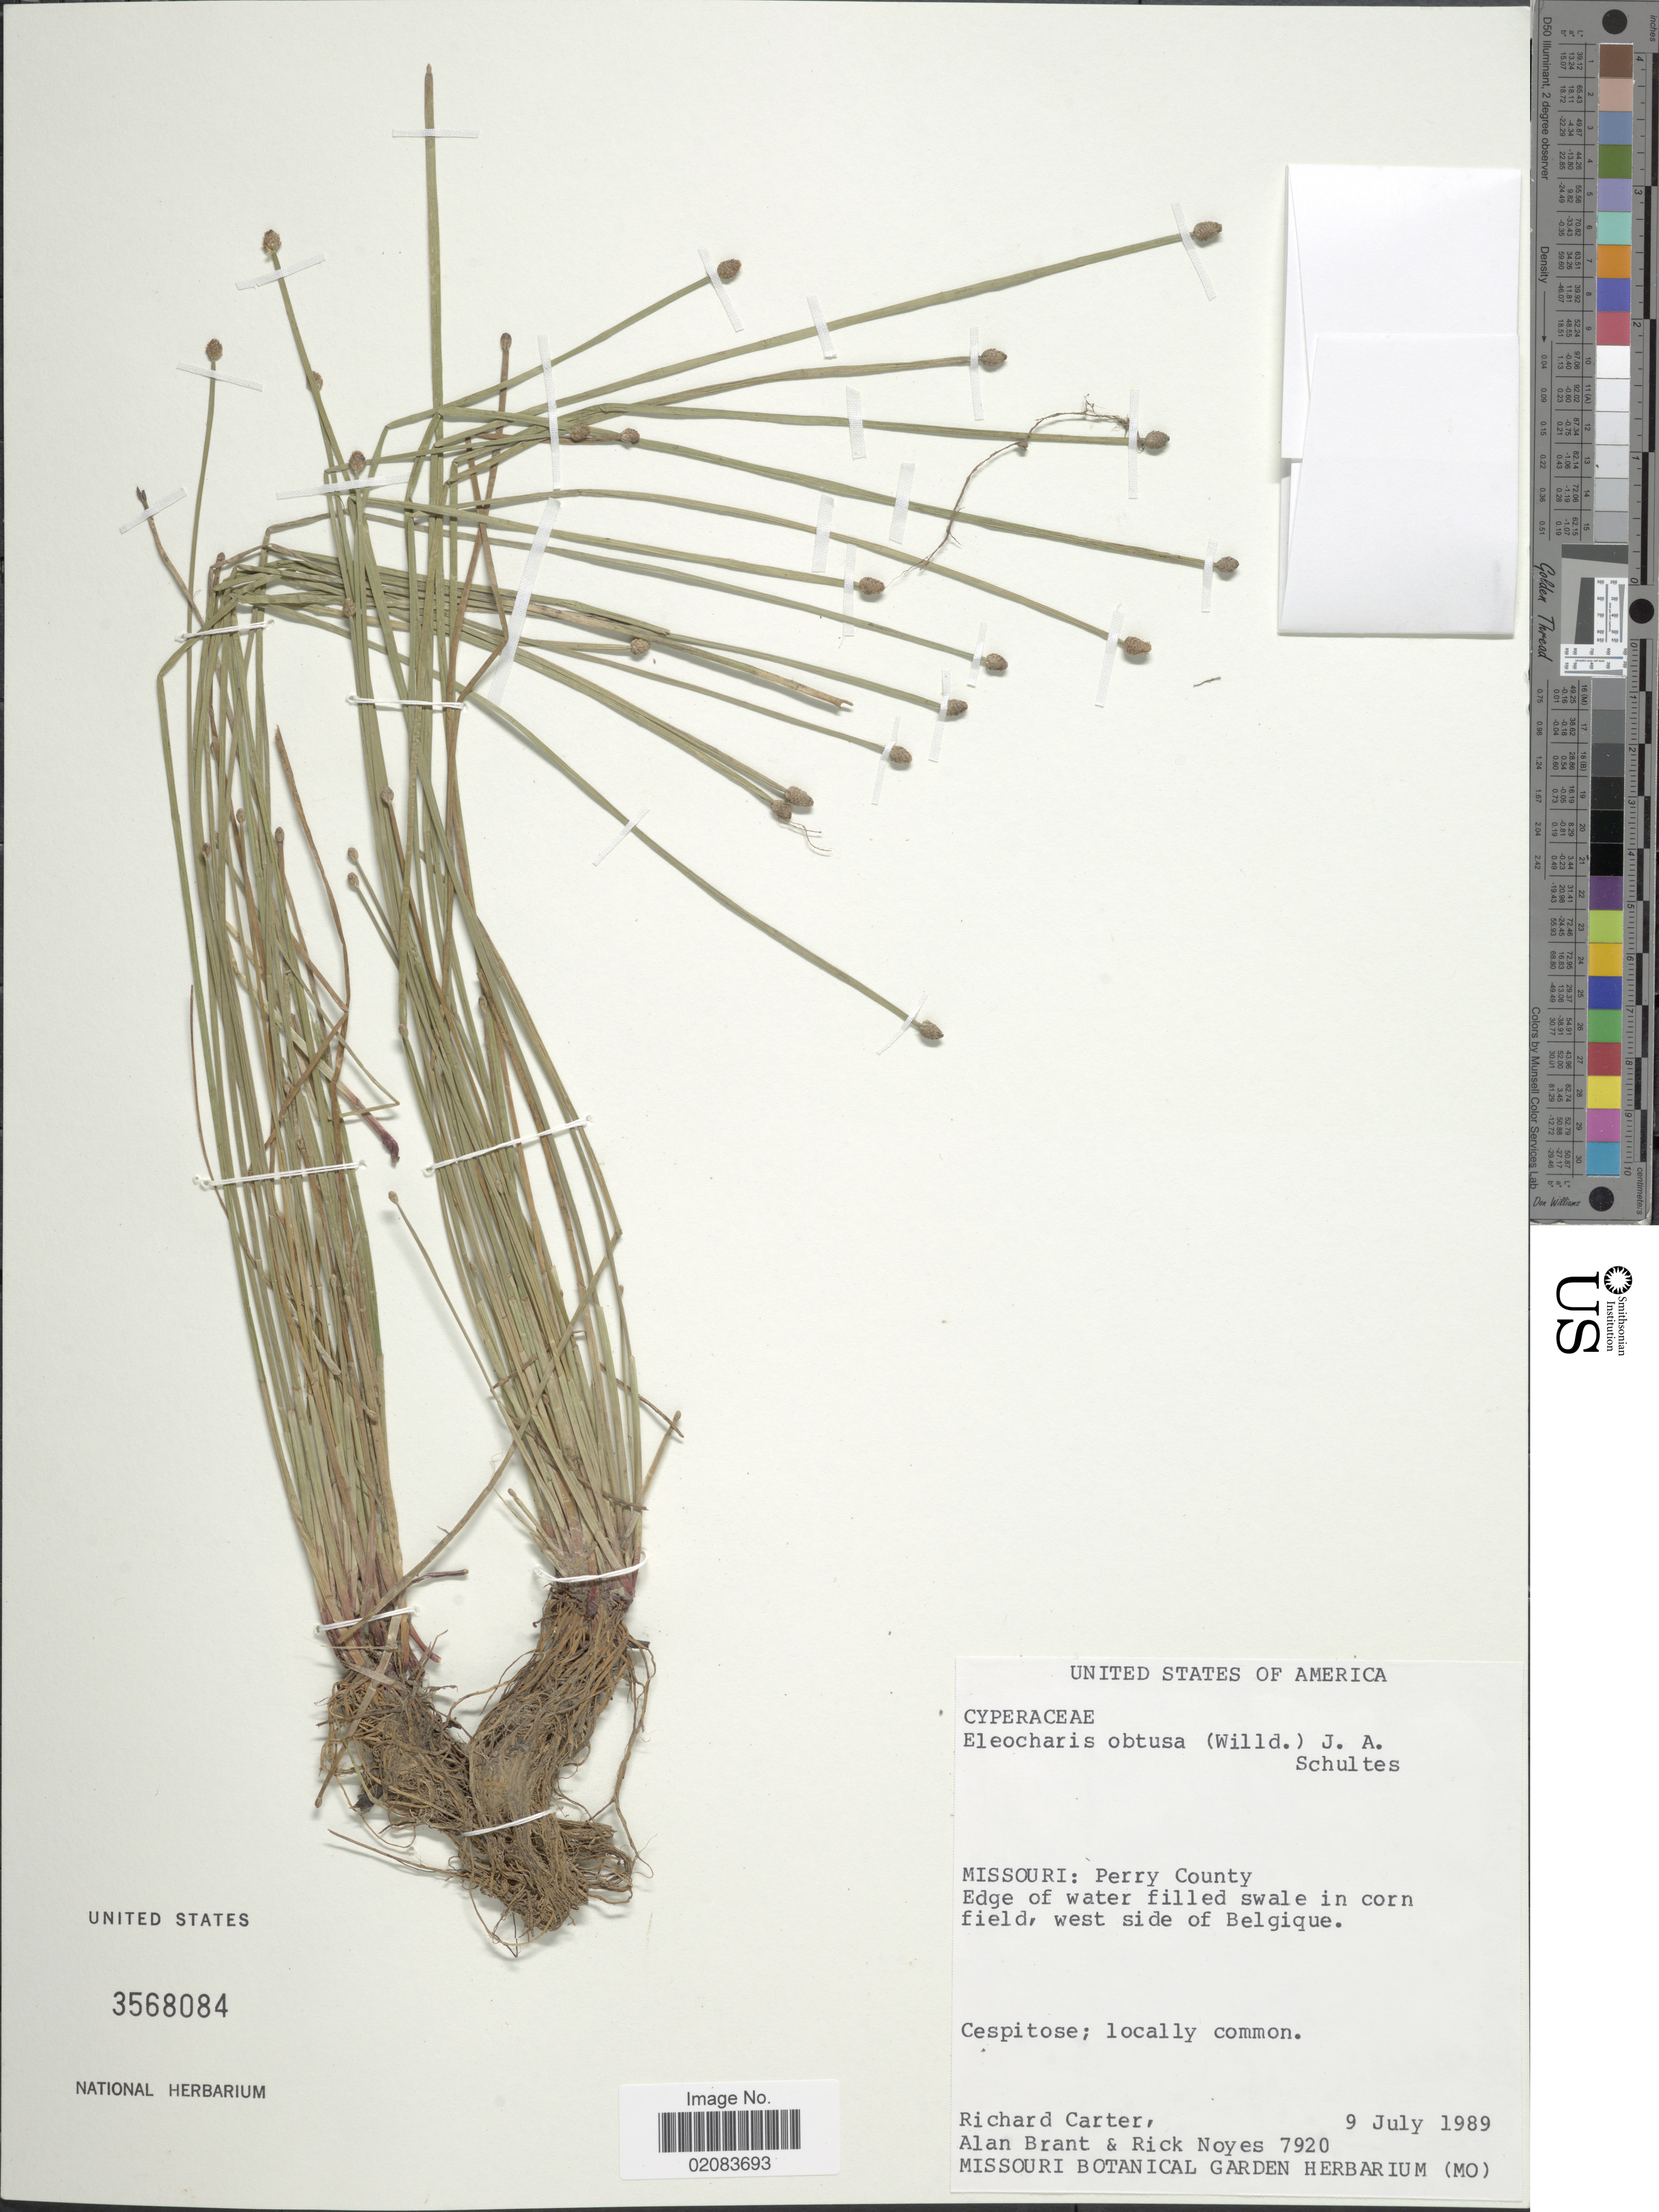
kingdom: Plantae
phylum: Tracheophyta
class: Liliopsida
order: Poales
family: Cyperaceae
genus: Eleocharis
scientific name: Eleocharis obtusa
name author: (Willd.) Schult.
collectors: R. Carter, A. Brant & R. Noyes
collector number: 7920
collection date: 1989-07-09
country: United States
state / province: Missouri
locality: Perry County, edge of water filled swale in corn field, west side of Belgique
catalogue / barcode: US 3568084